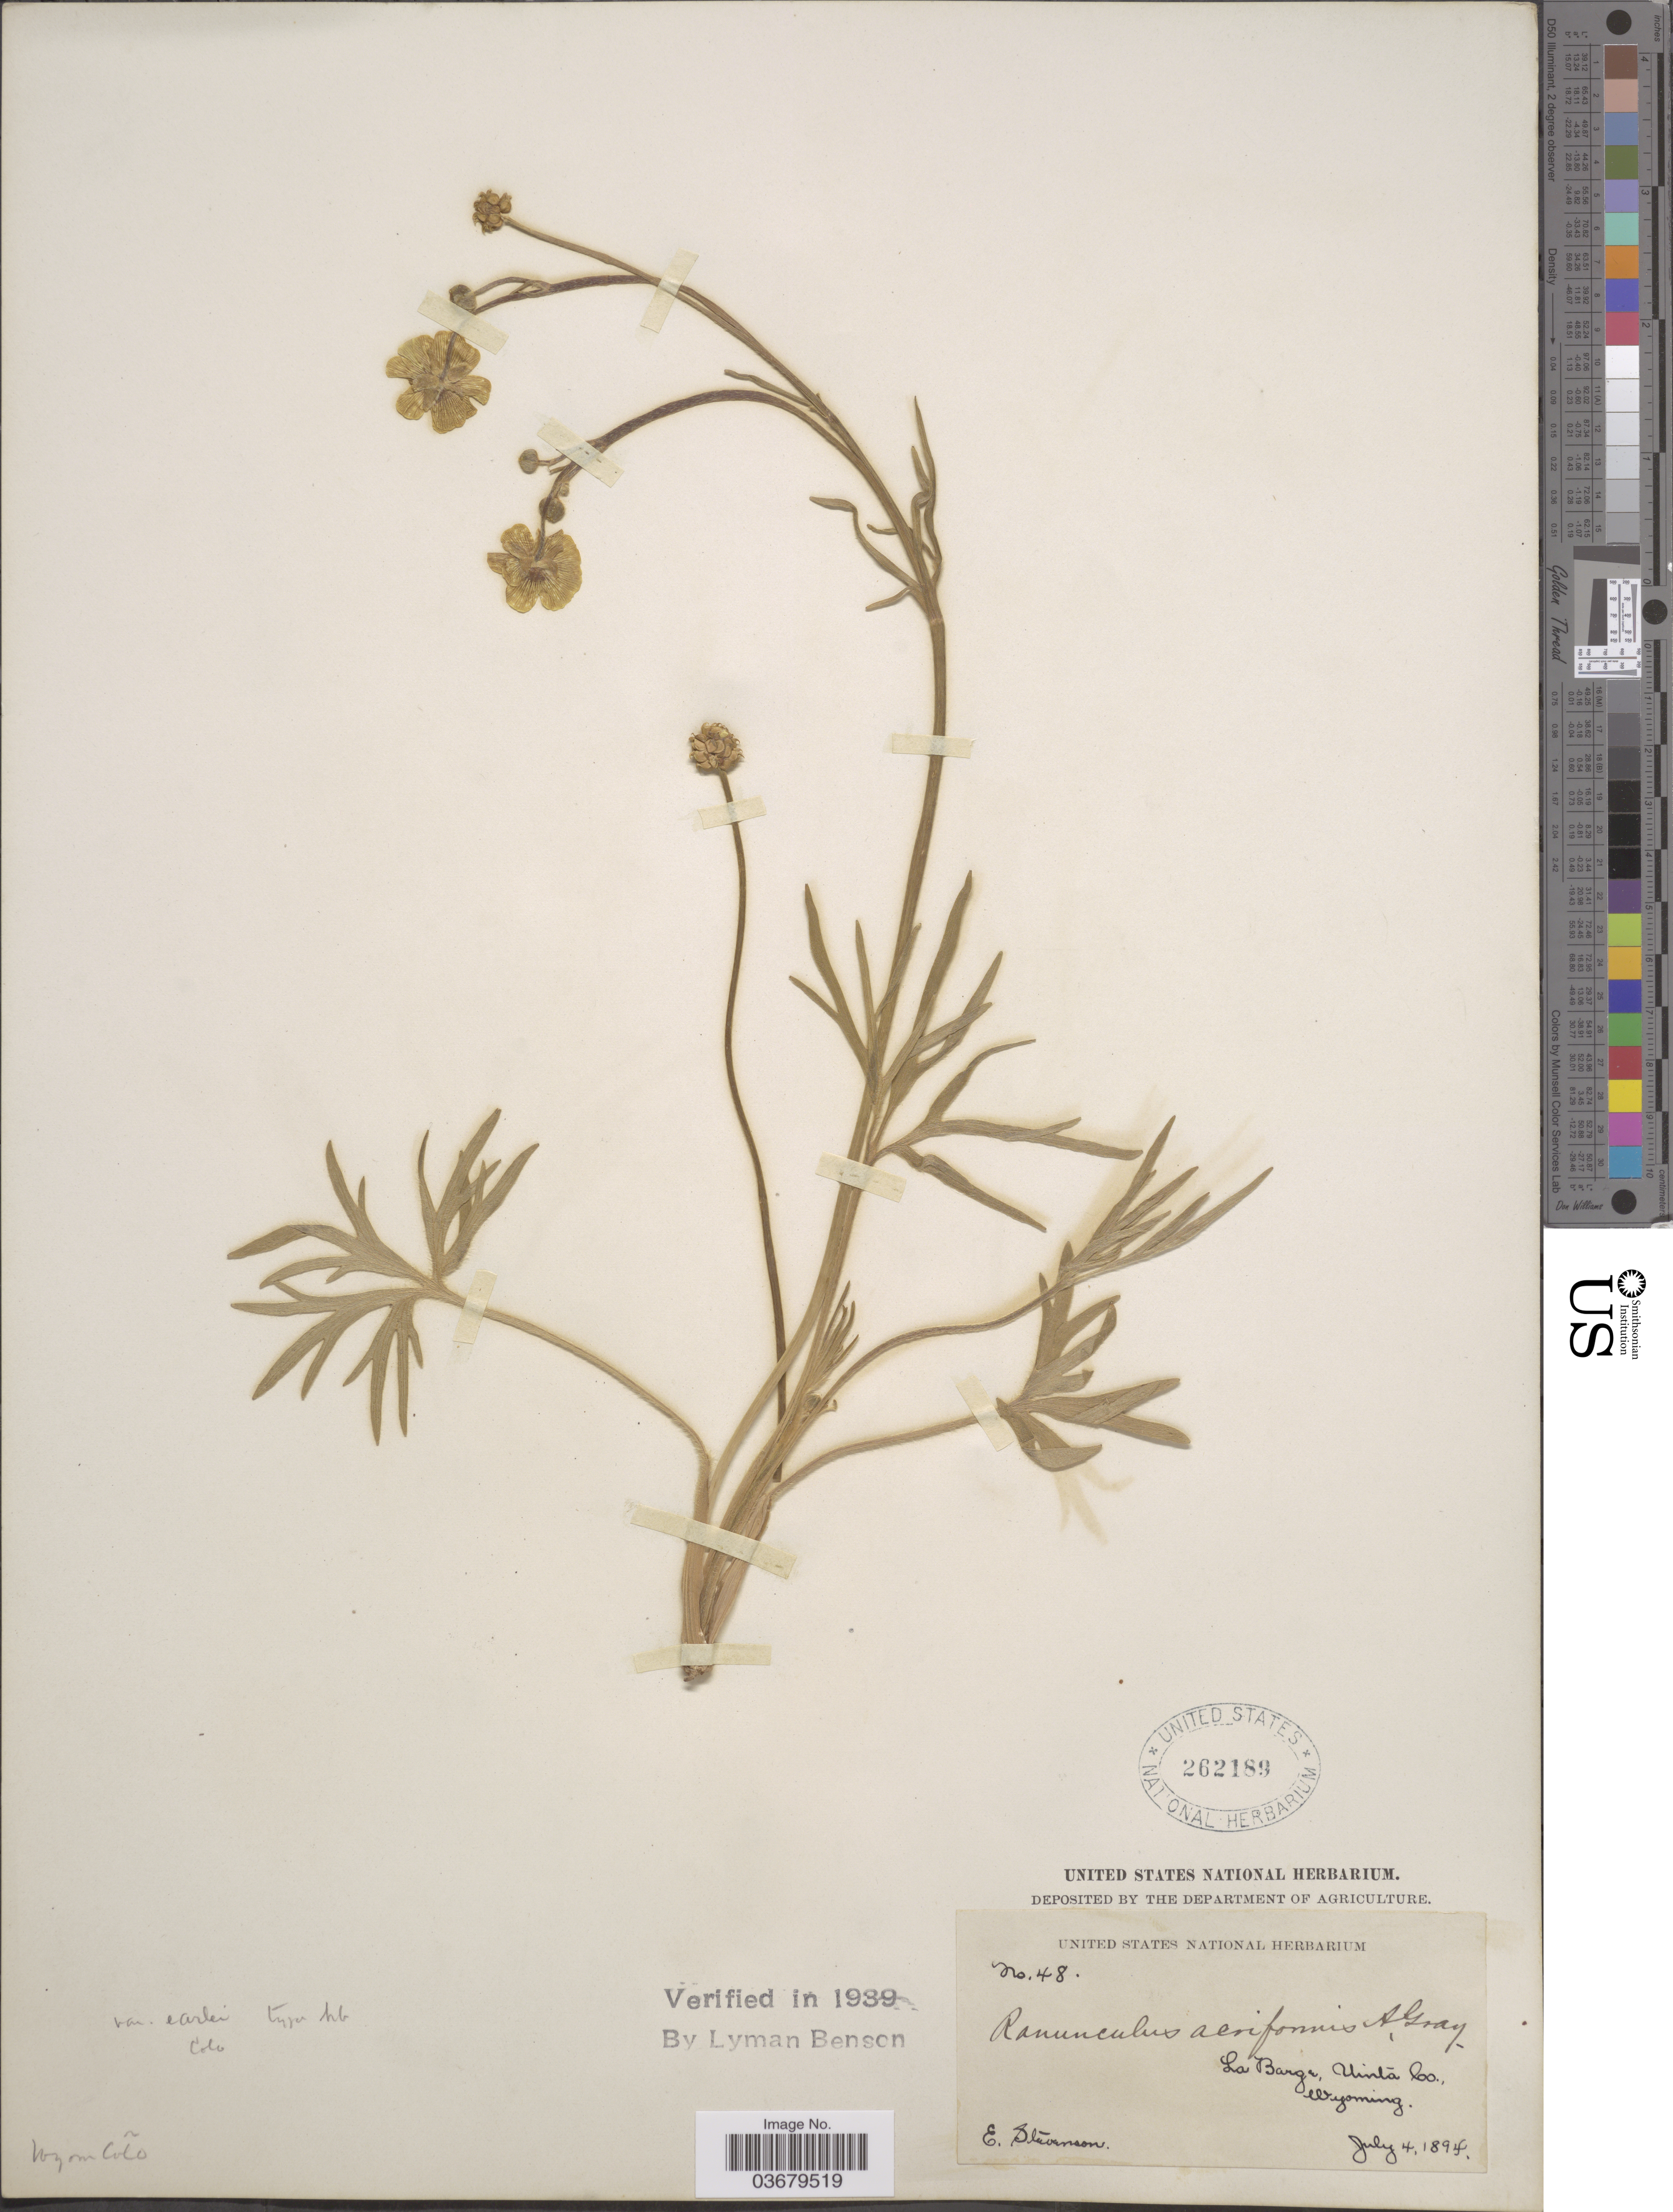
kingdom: Plantae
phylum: Tracheophyta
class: Magnoliopsida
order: Ranunculales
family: Ranunculaceae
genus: Ranunculus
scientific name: Ranunculus acriformis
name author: A. Gray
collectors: E. Stevenson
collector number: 48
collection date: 1894-07-04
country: United States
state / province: Wyoming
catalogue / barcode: US 262189